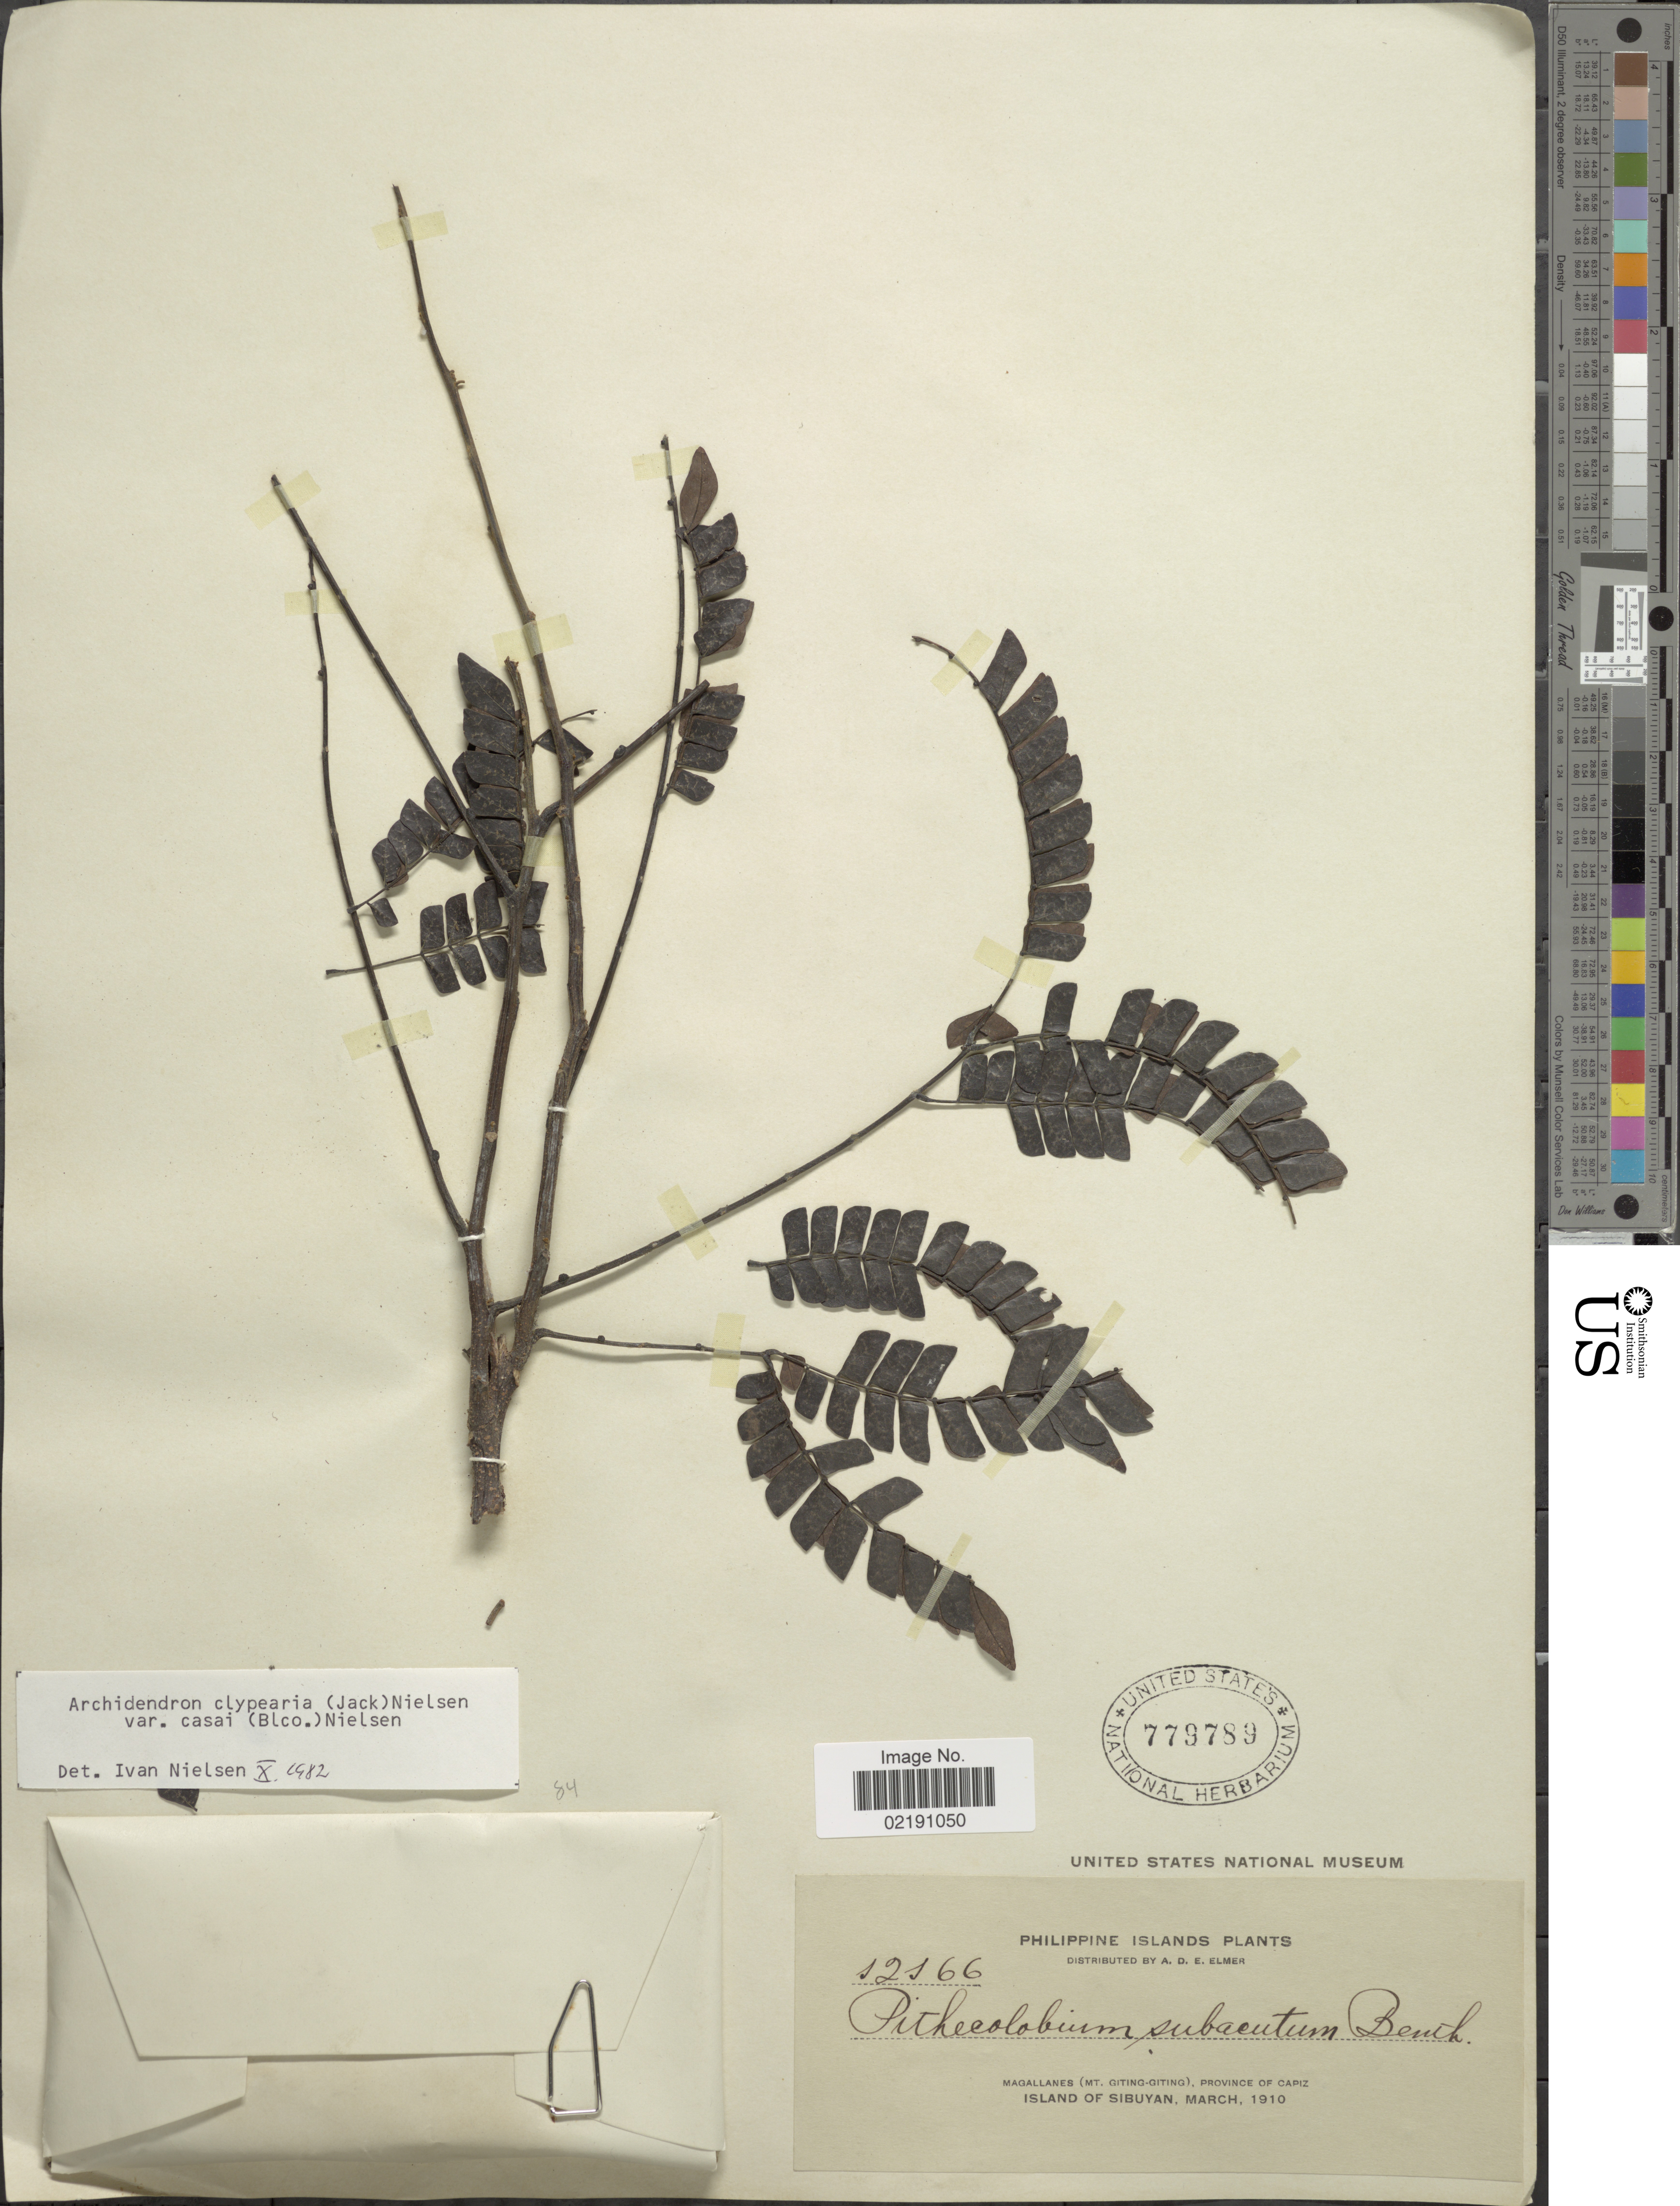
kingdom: Plantae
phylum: Tracheophyta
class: Magnoliopsida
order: Fabales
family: Fabaceae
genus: Archidendron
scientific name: Archidendron clypearia var. casai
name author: (Blanco) I.C. Nielsen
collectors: A. D. E. Elmer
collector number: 12166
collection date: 1910-03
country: Philippines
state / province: Western Visayas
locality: Philippine Islands. Magallanes (Mt. Giting-Giting), Province of Capiz. Island of Sibuyan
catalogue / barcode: US 779789